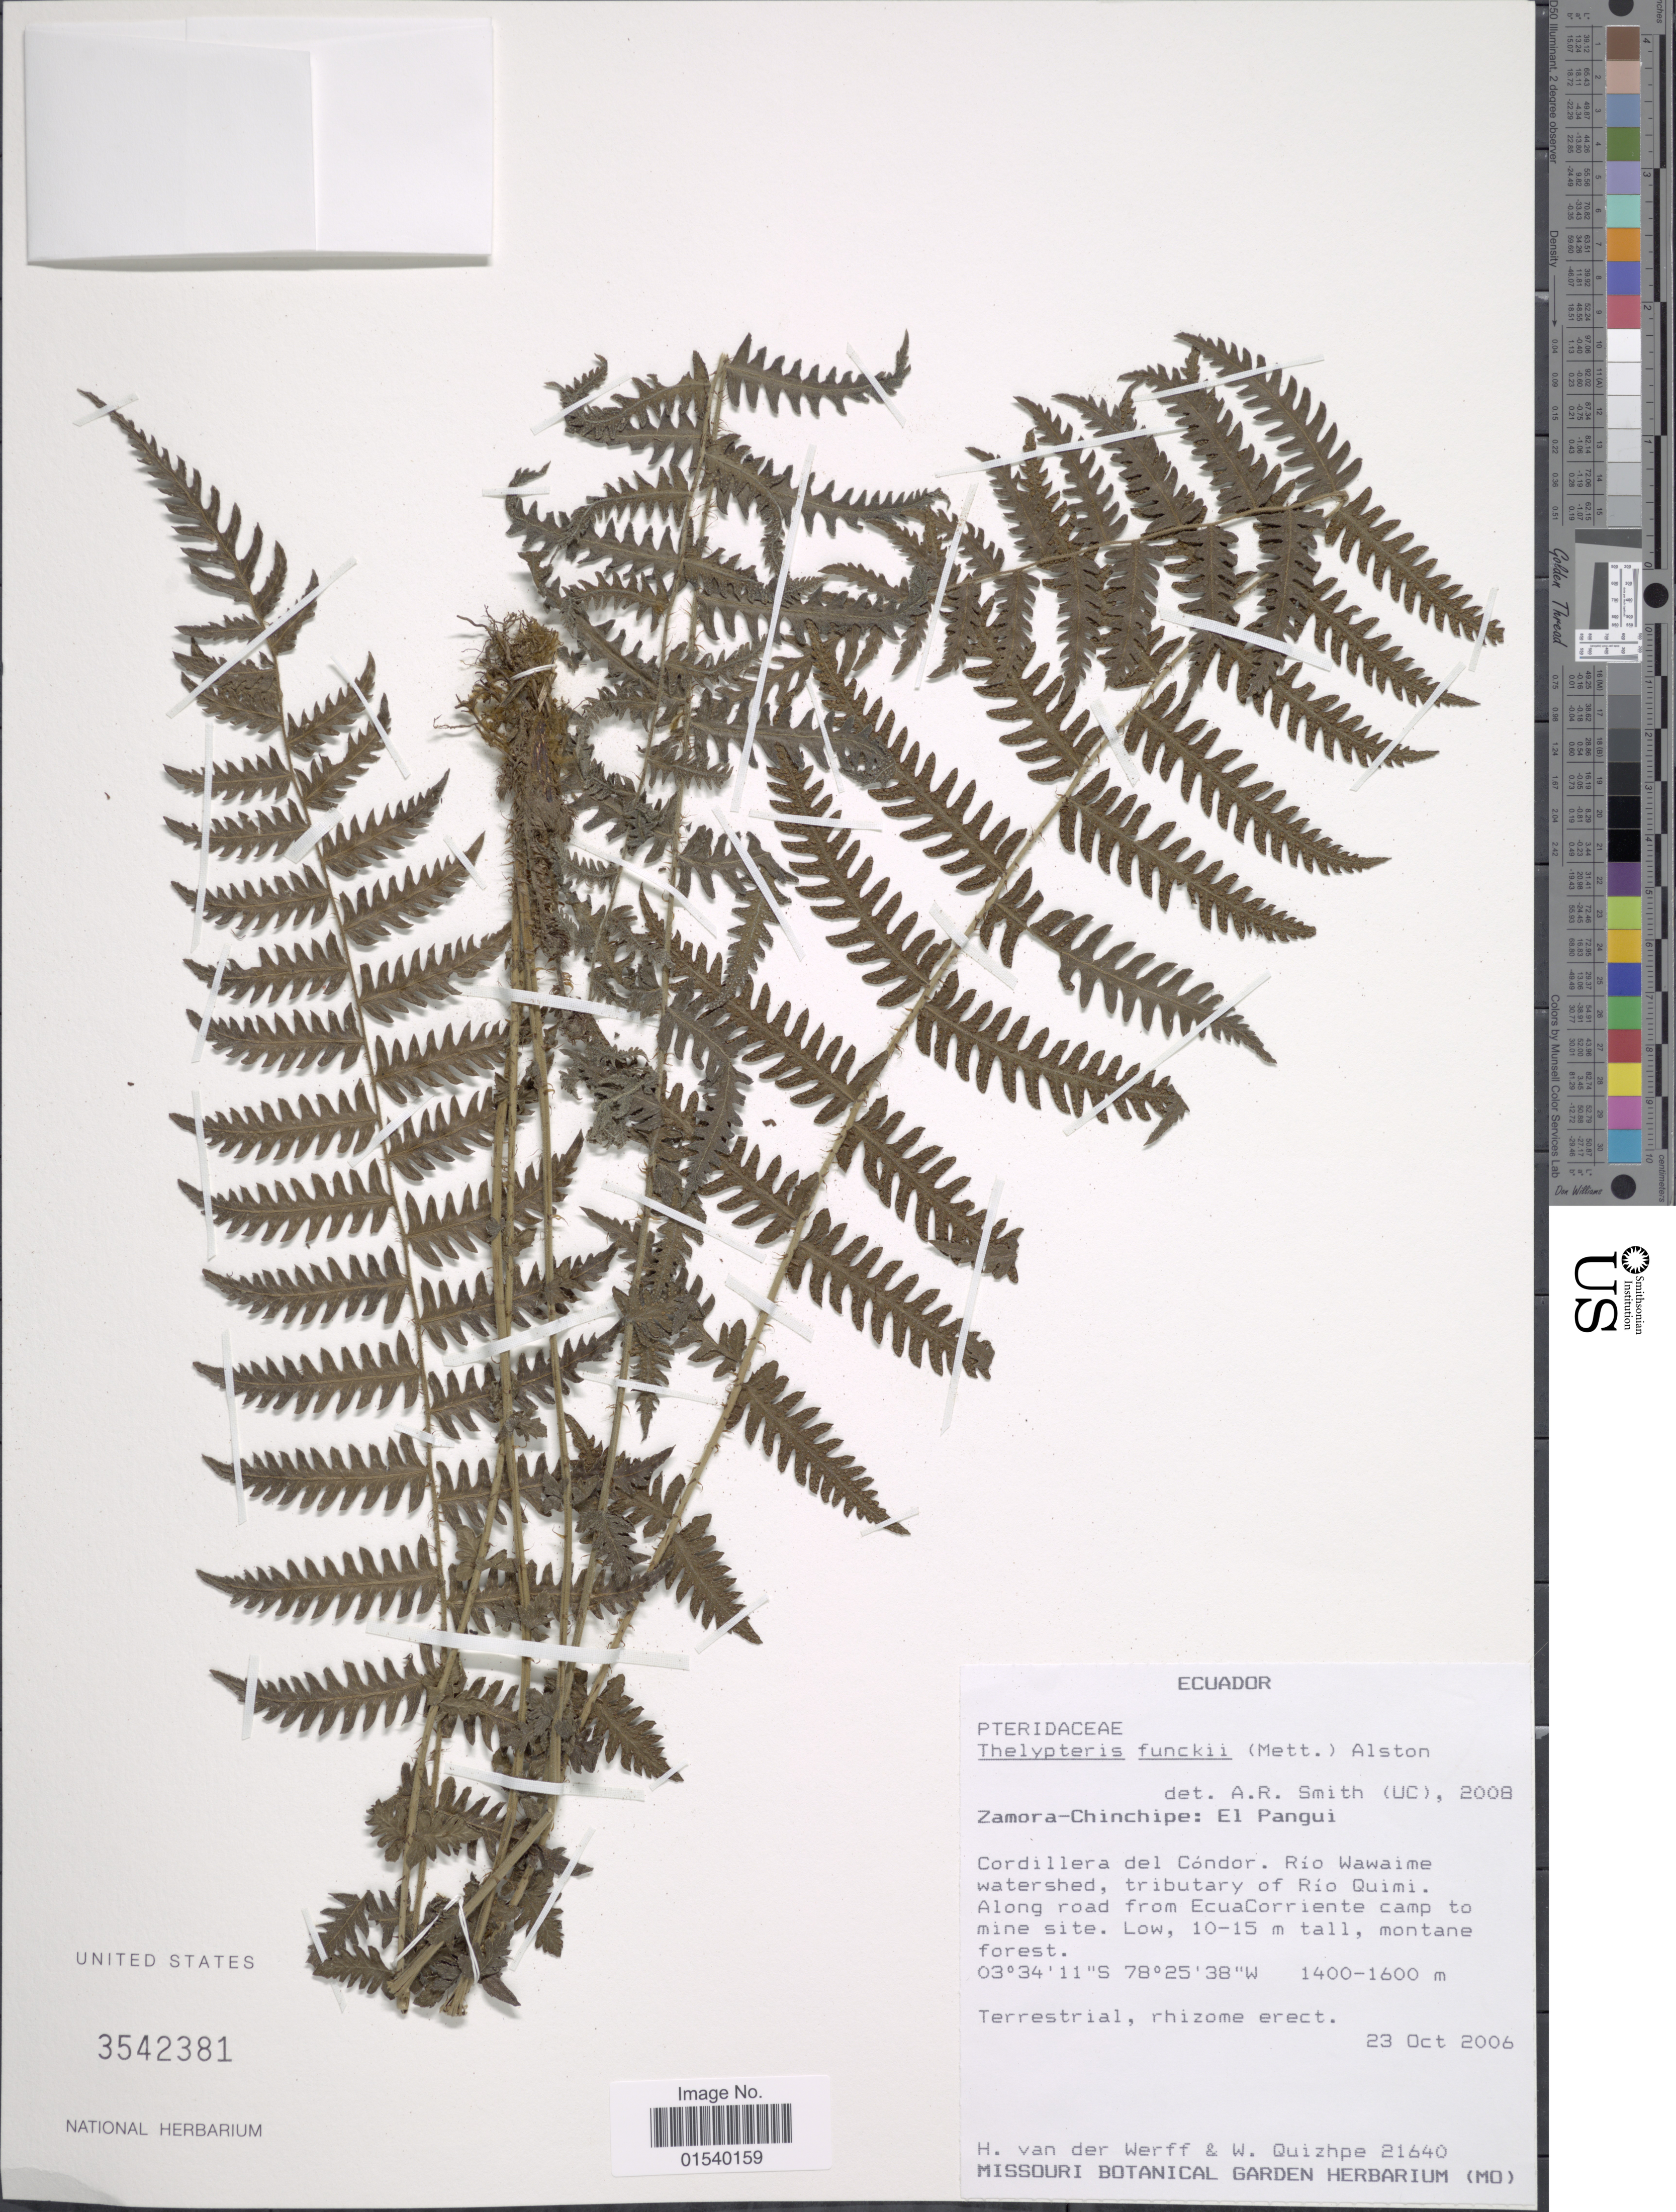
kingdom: Plantae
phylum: Tracheophyta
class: Polypodiopsida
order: Polypodiales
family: Thelypteridaceae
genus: Amauropelta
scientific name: Amauropelta funckii (Mett.) comb. nov., ined. 2015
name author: (Mett.)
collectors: H. van der Werff & W. Quizhpe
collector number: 21640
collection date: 2006-10-23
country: Ecuador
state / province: Zamora-Chinchipe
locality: El Pangui, Cordillera del Cóndor. Rio Wawaime, watershed, tributary of Rio Quimi. Along road from EcuaCorriente camp to mine site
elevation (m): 1400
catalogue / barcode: US 3542381